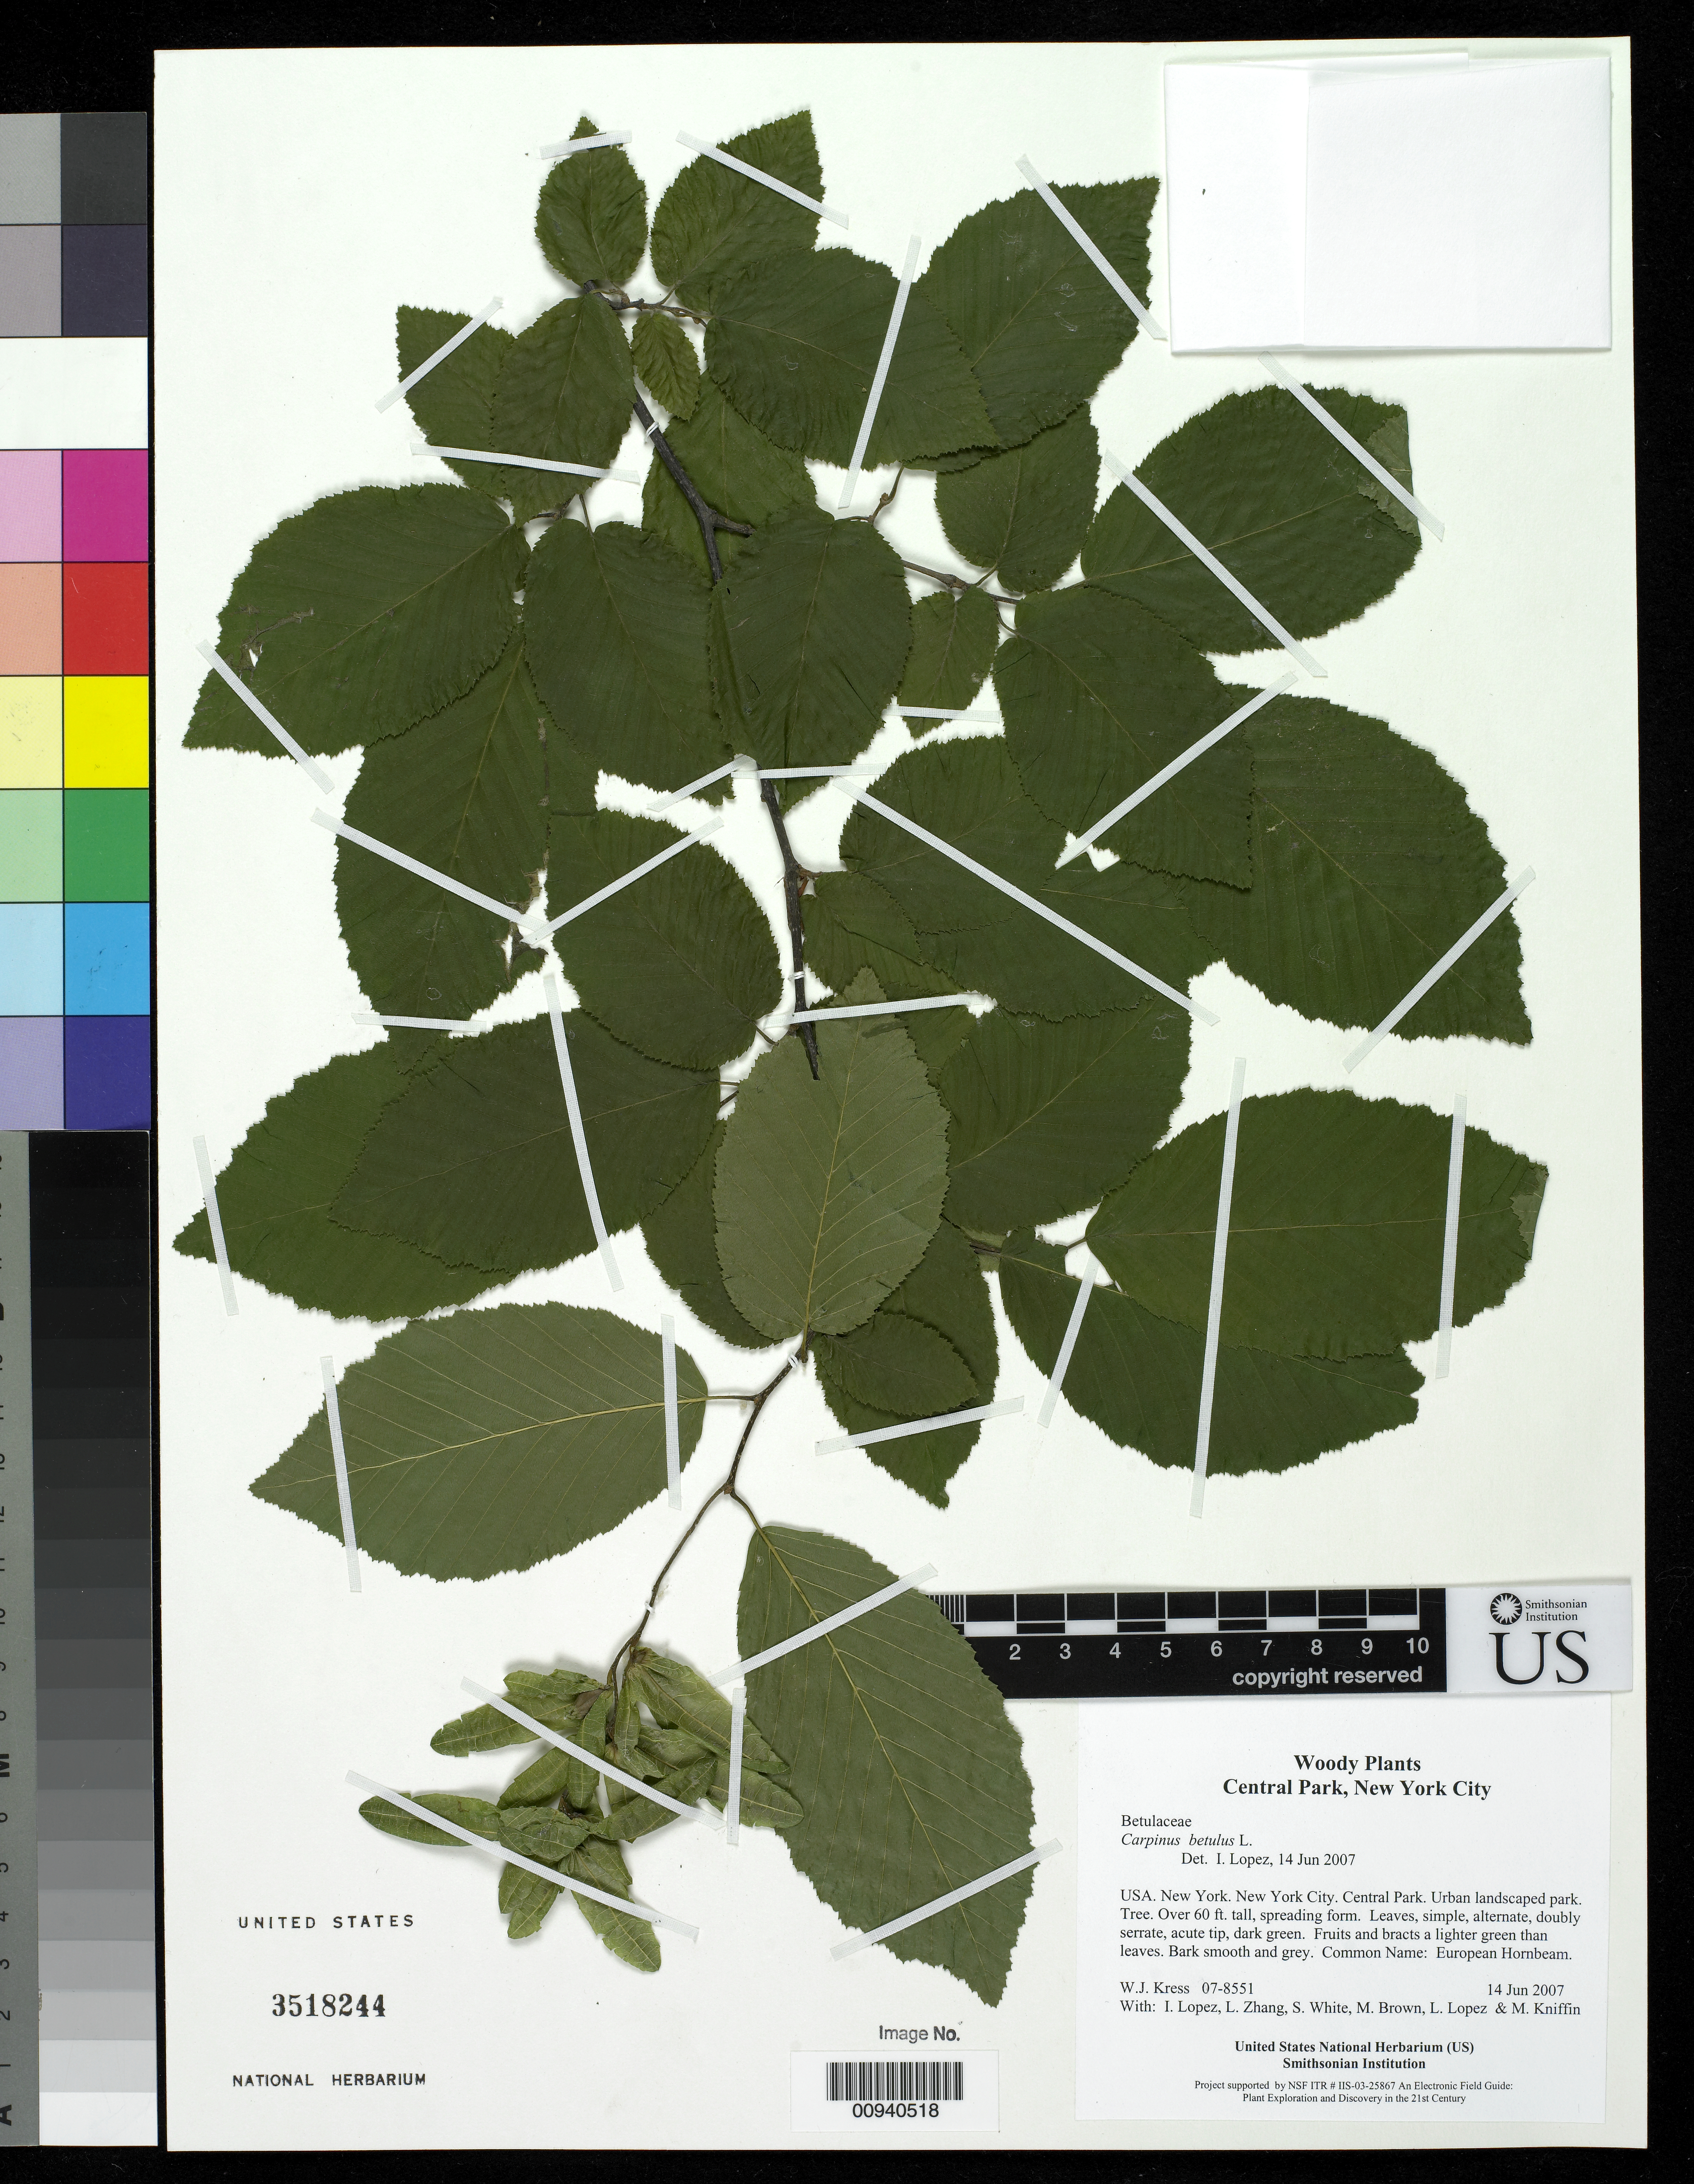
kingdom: Plantae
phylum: Tracheophyta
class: Magnoliopsida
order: Fagales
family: Betulaceae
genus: Carpinus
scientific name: Carpinus betulus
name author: L.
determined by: Lopez, Ida C., (BOT), Smithsonian Institution - National Museum of Natural History (UNITED STATES)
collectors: W. J. Kress, I. C. Lopez, L. B. Zhang, S. White, M. Brown, L. López & M. Kniffin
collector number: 07-8551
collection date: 2007-06-14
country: United States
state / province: New York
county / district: New York City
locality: Central Park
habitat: Urban landscaped park.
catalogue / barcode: US 3518244